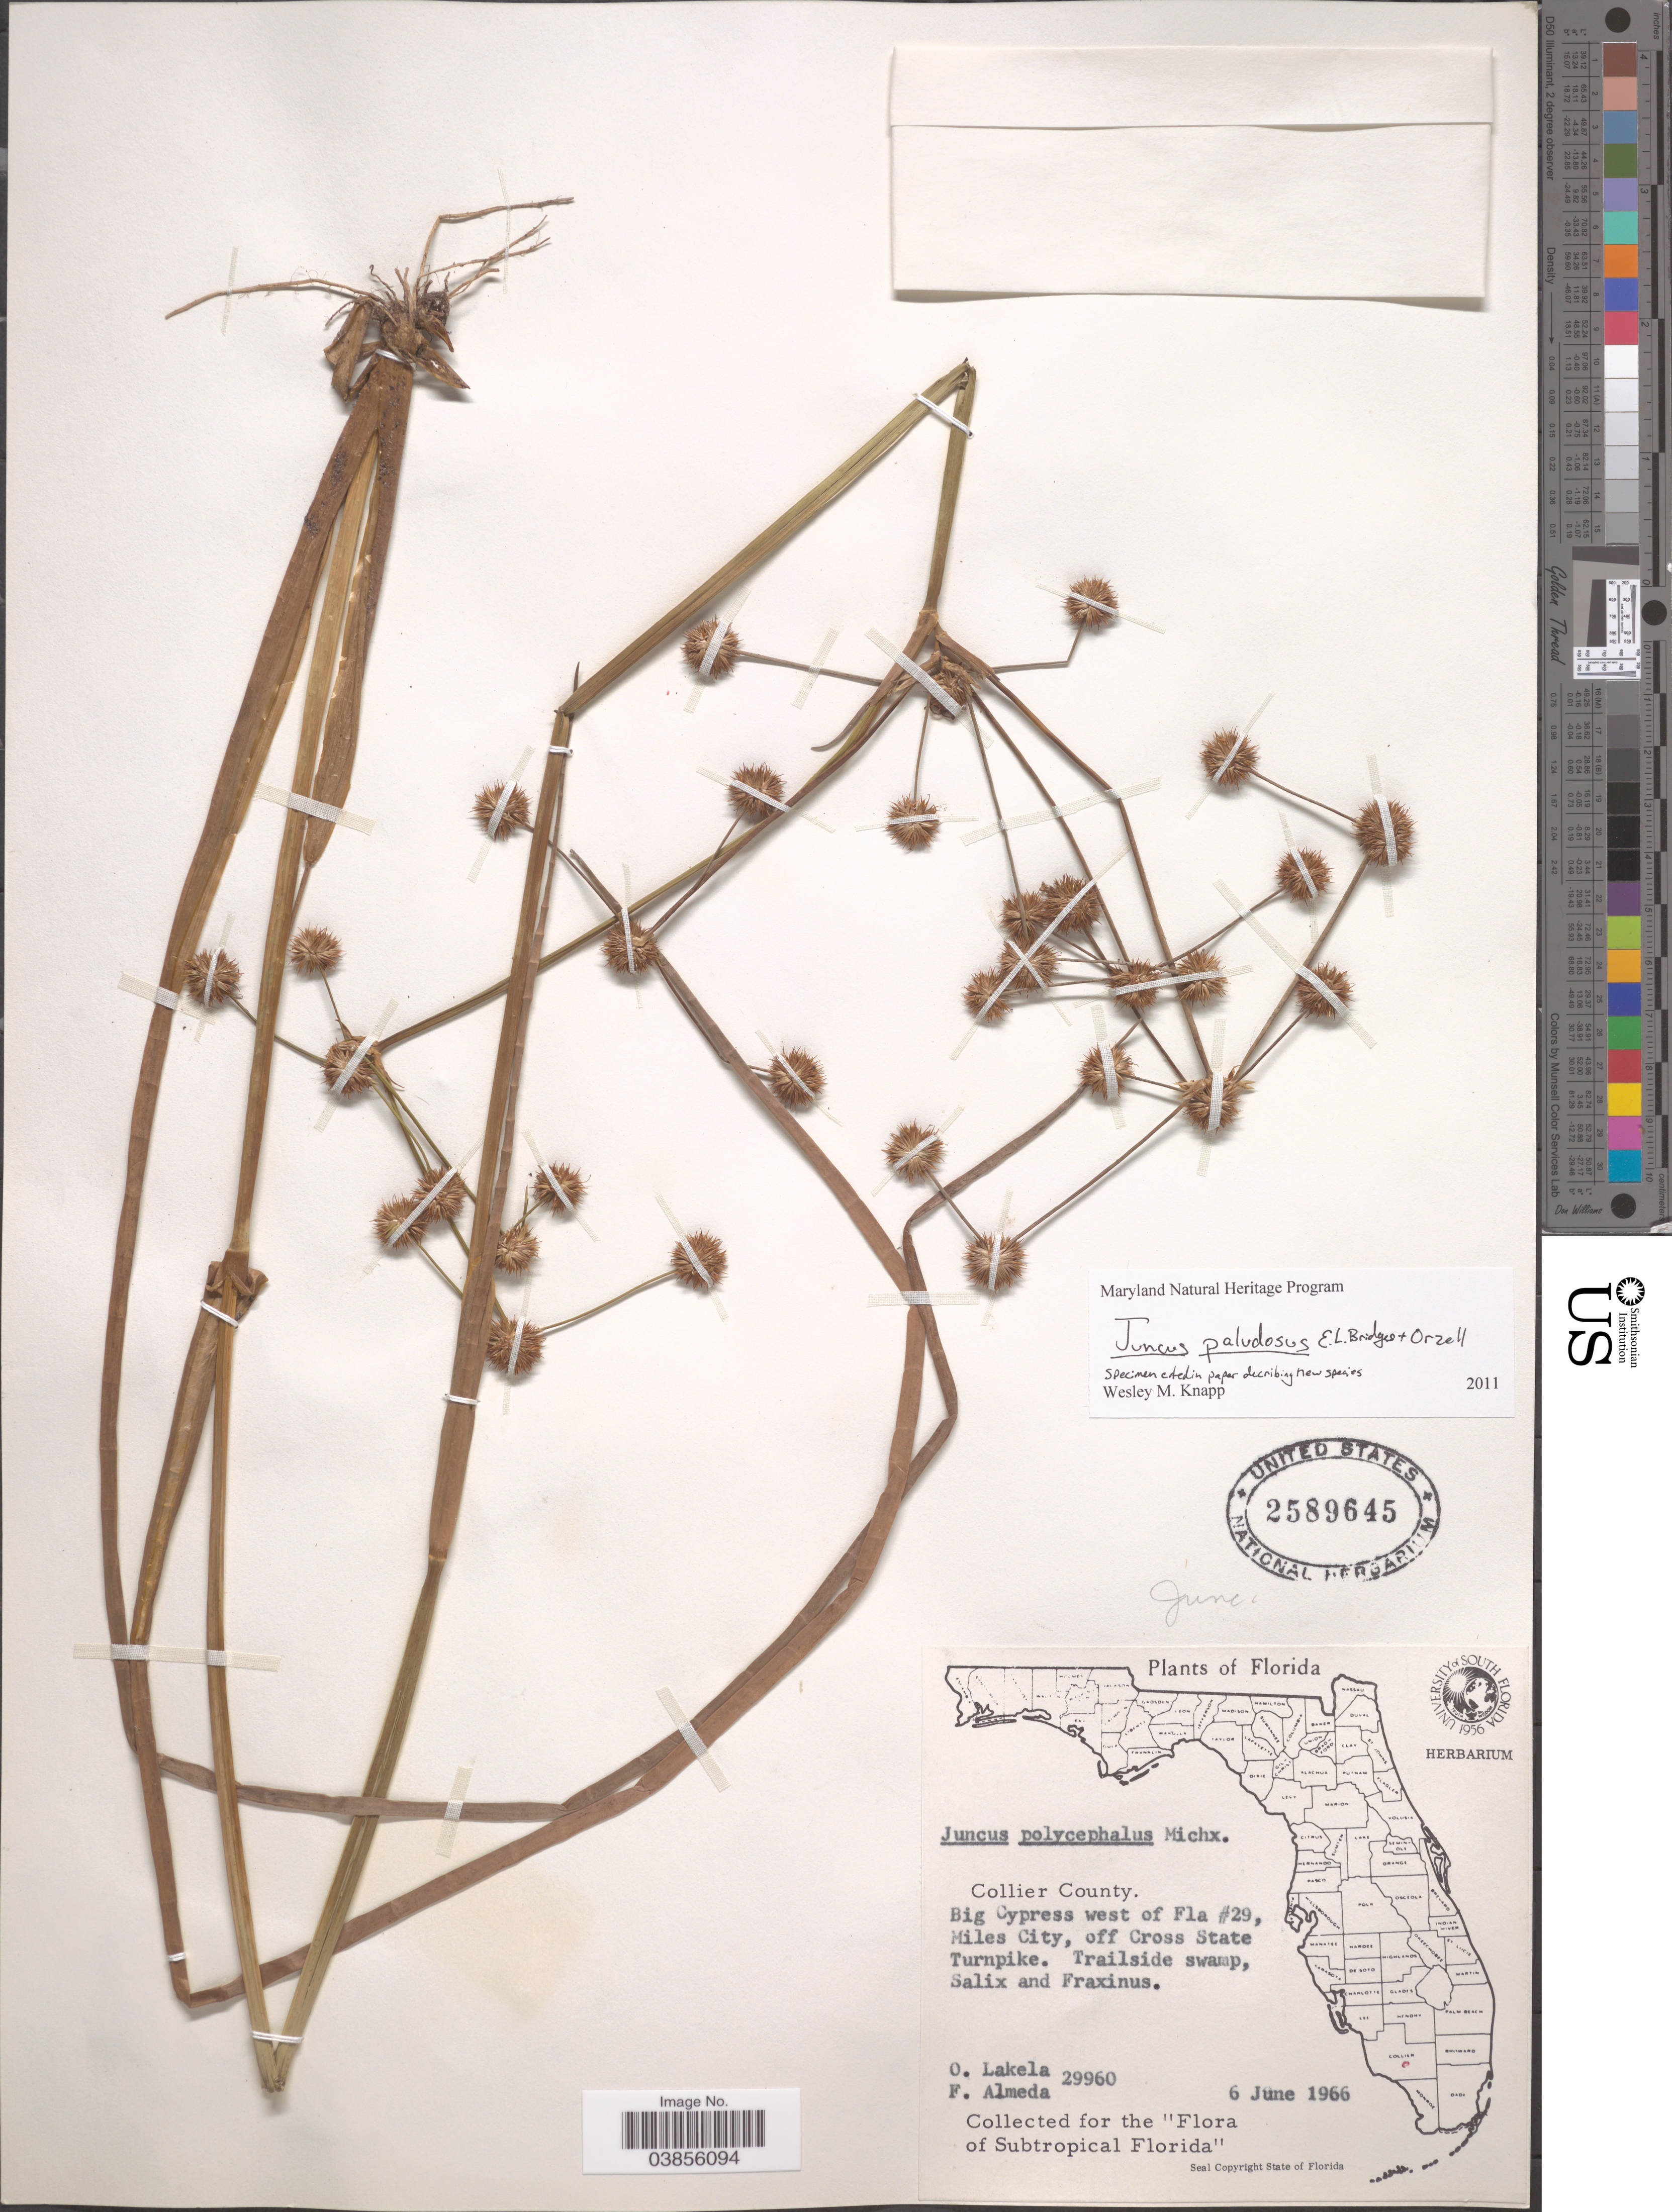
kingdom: Plantae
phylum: Tracheophyta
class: Liliopsida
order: Poales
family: Juncaceae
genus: Juncus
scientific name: Juncus paludosus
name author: E.L. Bridges & Orzell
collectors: O. Lakela & F. Almeda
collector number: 29960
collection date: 1966-06-06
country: United States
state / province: Florida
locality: Collier County. Big Cypress west of Fla #29, Miles City, off Cross State Turnpike.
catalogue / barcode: US 2589645